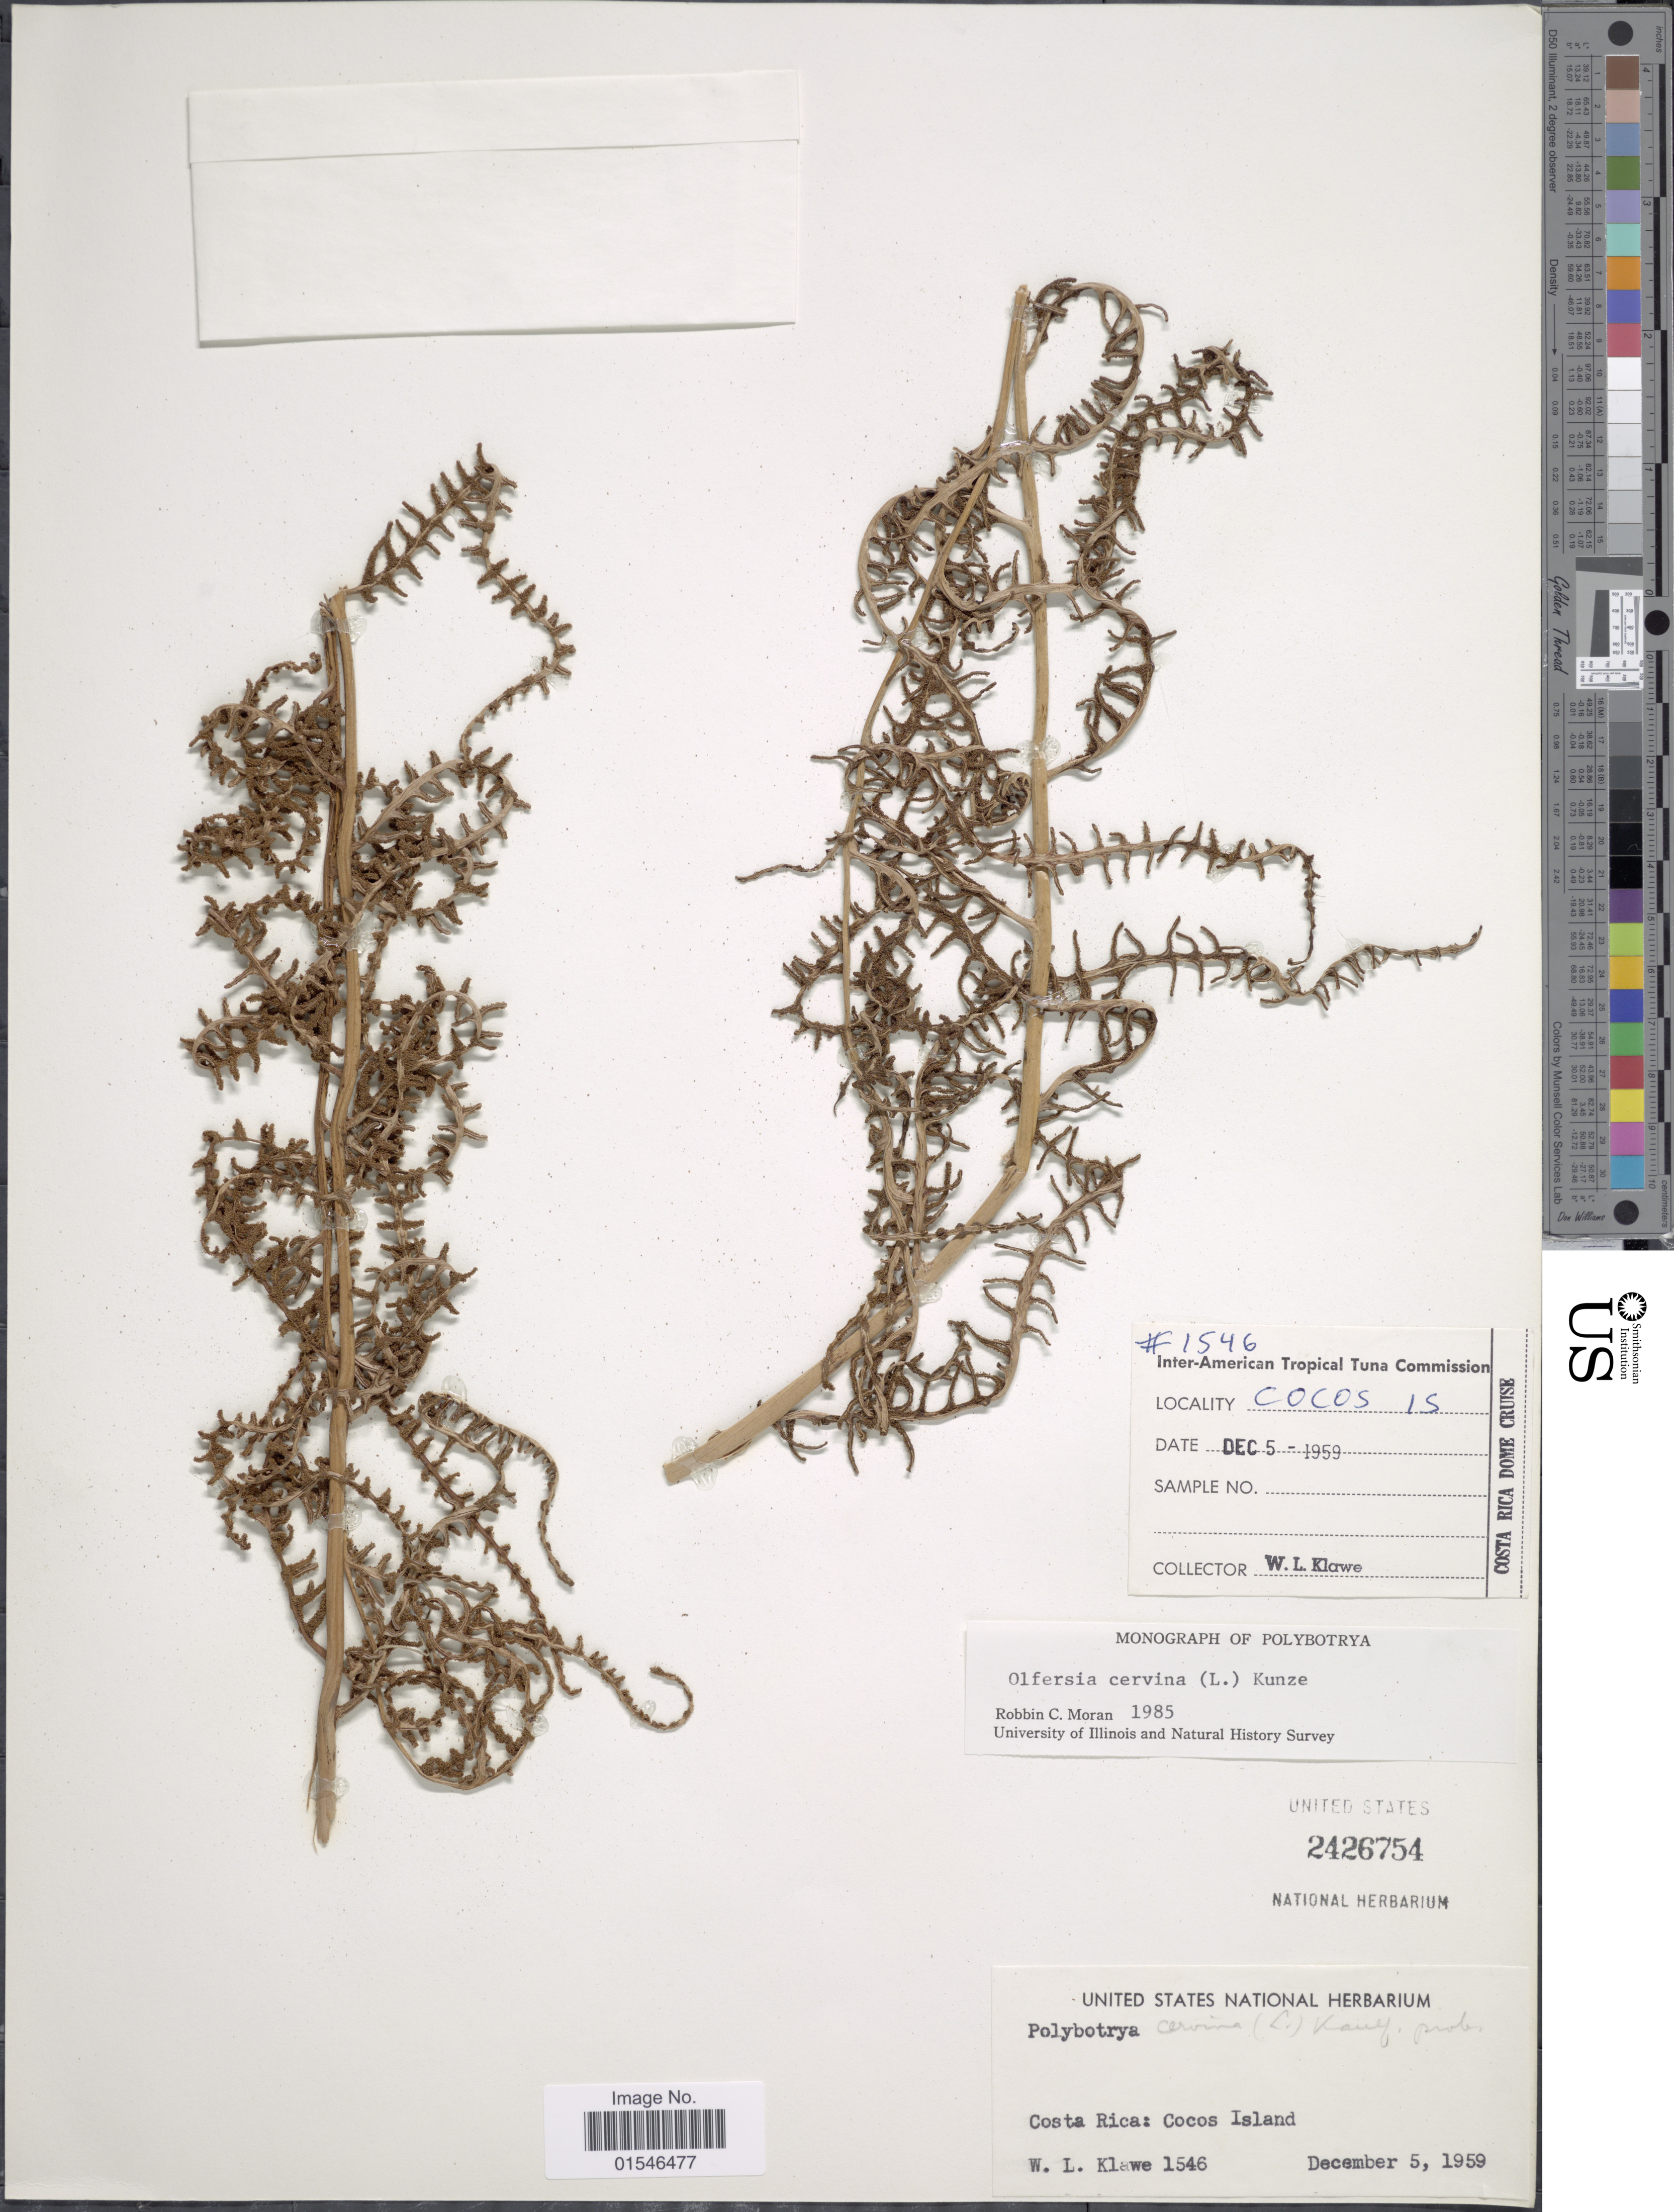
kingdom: Plantae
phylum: Tracheophyta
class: Polypodiopsida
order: Polypodiales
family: Dryopteridaceae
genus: Olfersia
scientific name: Olfersia cervina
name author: (L.) Kunze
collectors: W. Klawe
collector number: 1546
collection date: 1959-12-05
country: Costa Rica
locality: Cocos Island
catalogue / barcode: US 2426754